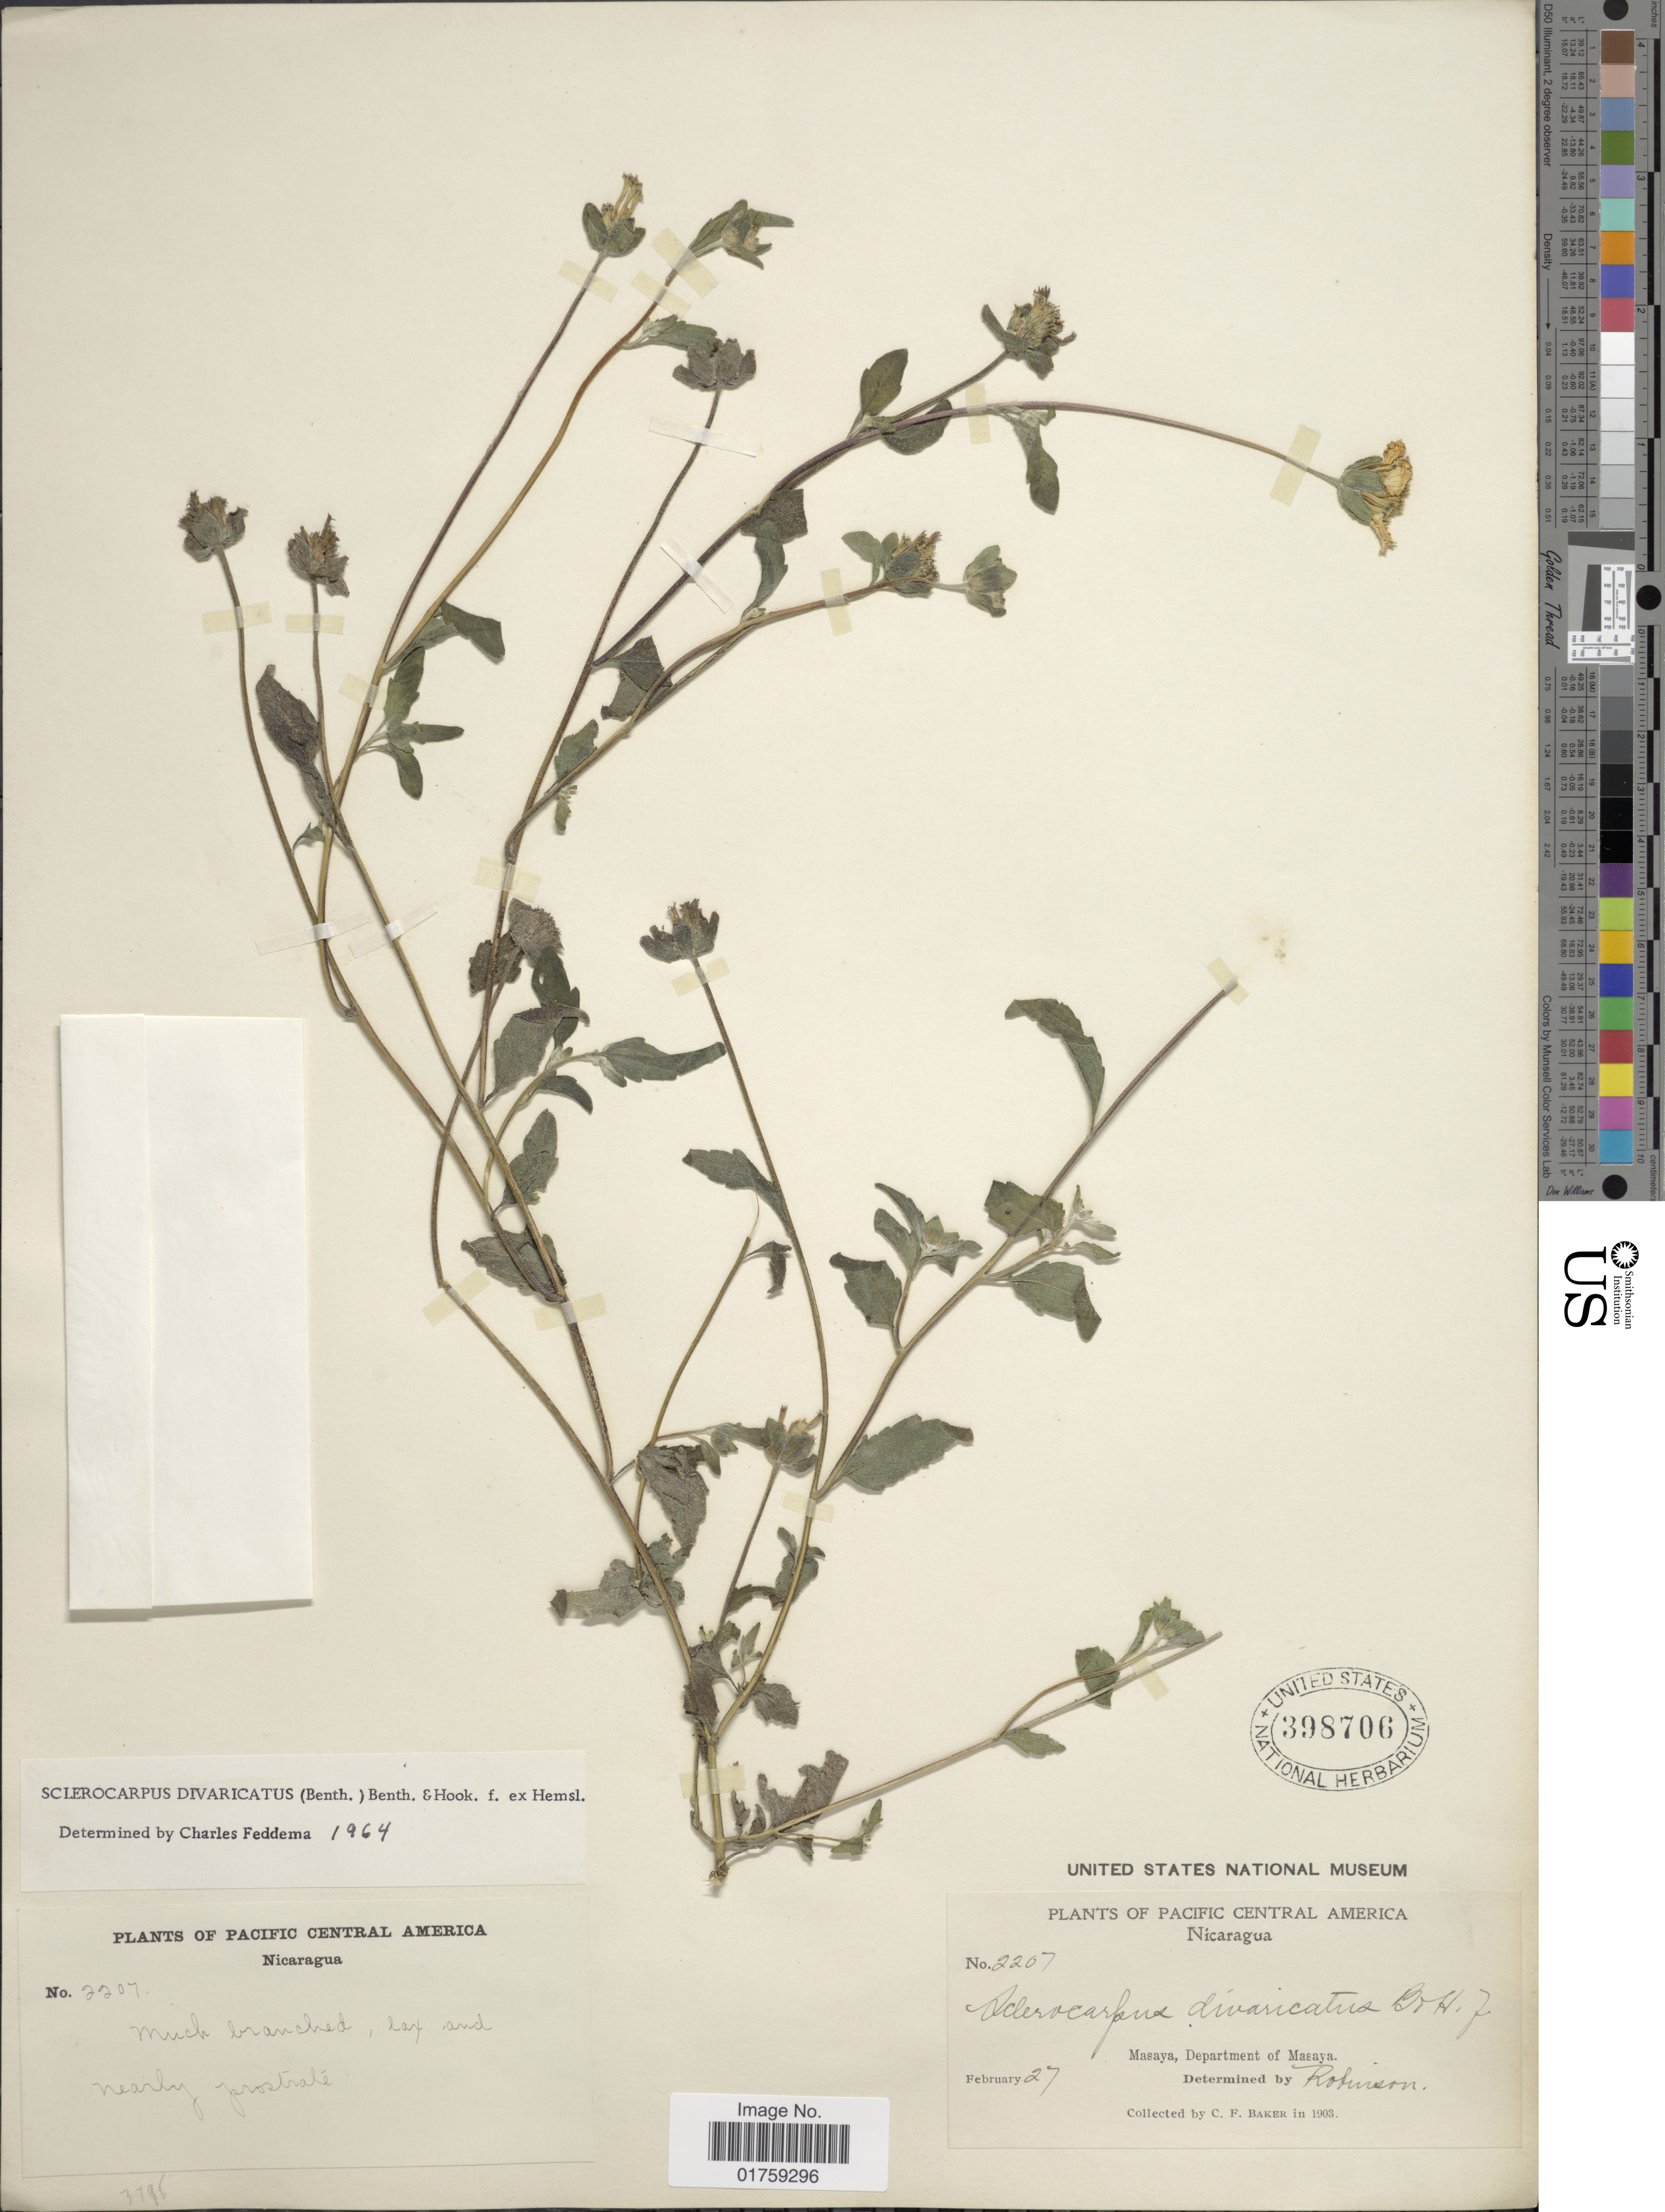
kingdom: Plantae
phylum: Tracheophyta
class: Magnoliopsida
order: Asterales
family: Asteraceae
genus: Sclerocarpus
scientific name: Sclerocarpus divaricatus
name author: (Benth.) Benth. & Hook. f. ex Hemsl.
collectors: C. F. Baker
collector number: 2207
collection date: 1903-02-27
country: Nicaragua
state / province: Masaya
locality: Masaya, Department of Masaya.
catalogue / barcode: US 398706